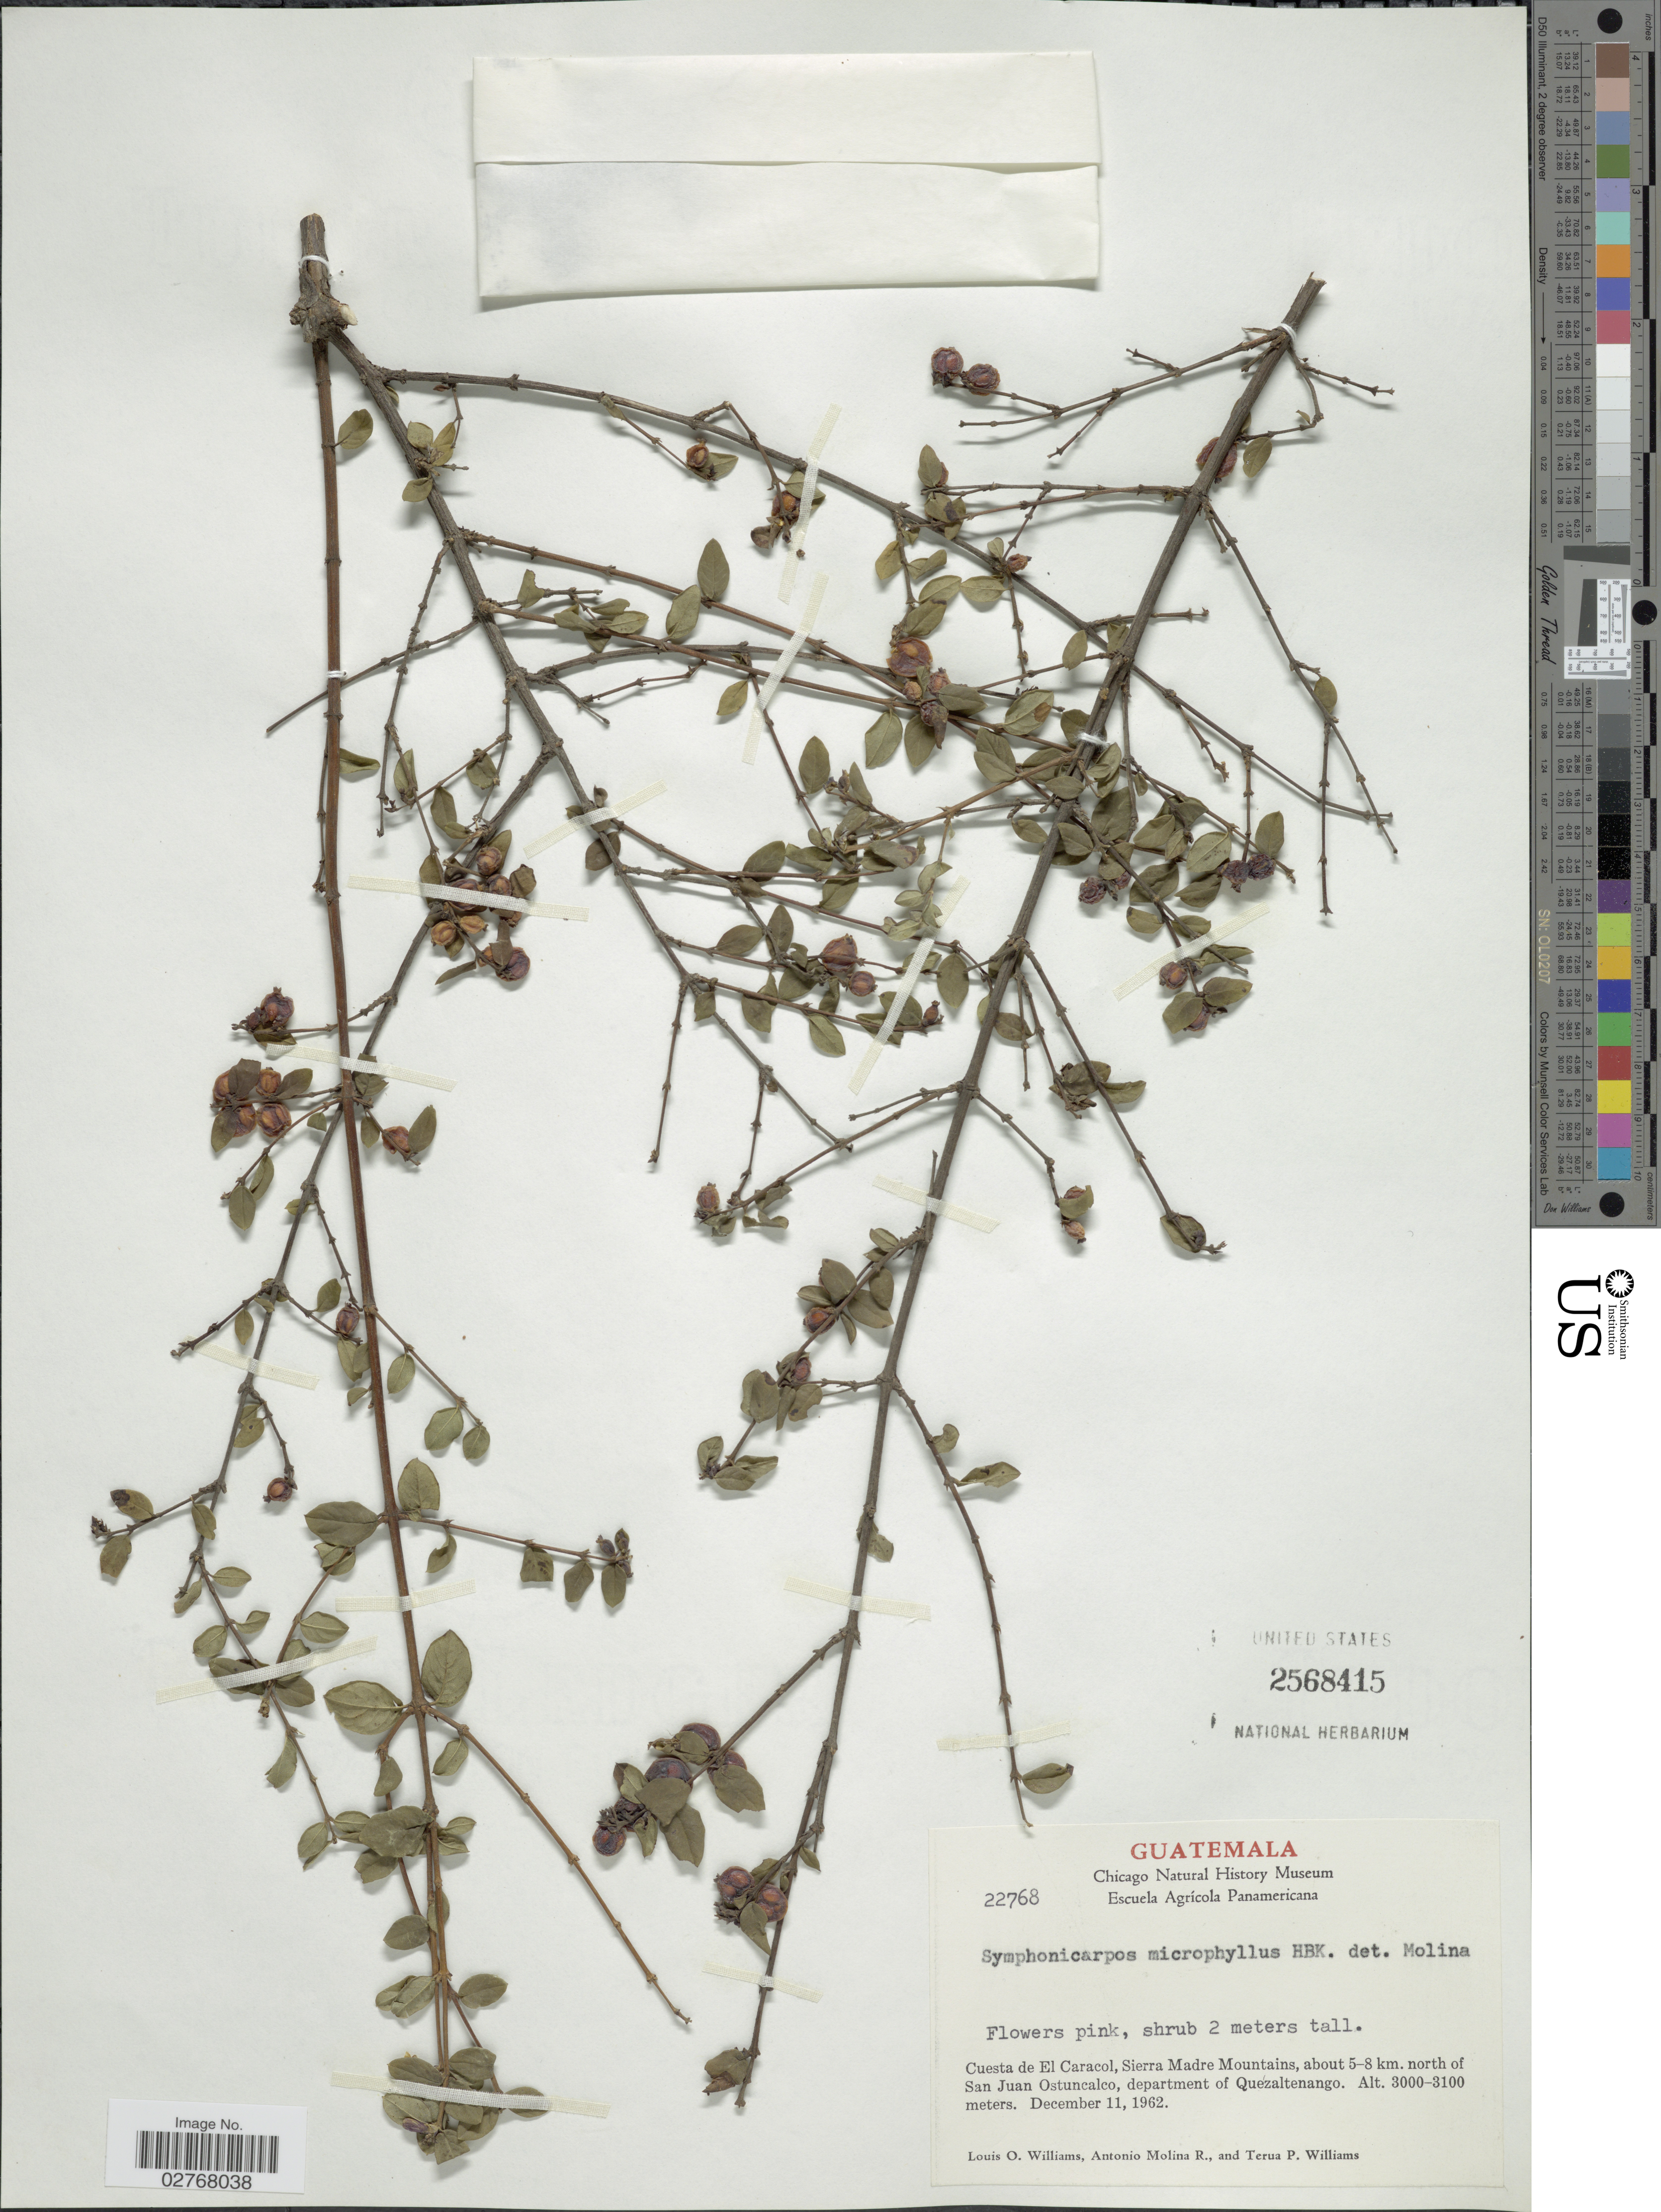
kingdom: Plantae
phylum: Tracheophyta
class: Magnoliopsida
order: Dipsacales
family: Caprifoliaceae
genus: Symphoricarpos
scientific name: Symphoricarpos microphyllus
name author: Kunth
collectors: L. O. Williams, A. Molina R. & T. Williams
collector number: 22768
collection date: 1962-12-11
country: Guatemala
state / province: Quetzaltenango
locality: Cuesta de El Caracol, Sierra Madre Mountains, about 5-8 km. north of San Juan Ostuncalco, department of Quezaltenango.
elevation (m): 3000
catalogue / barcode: US 2568415